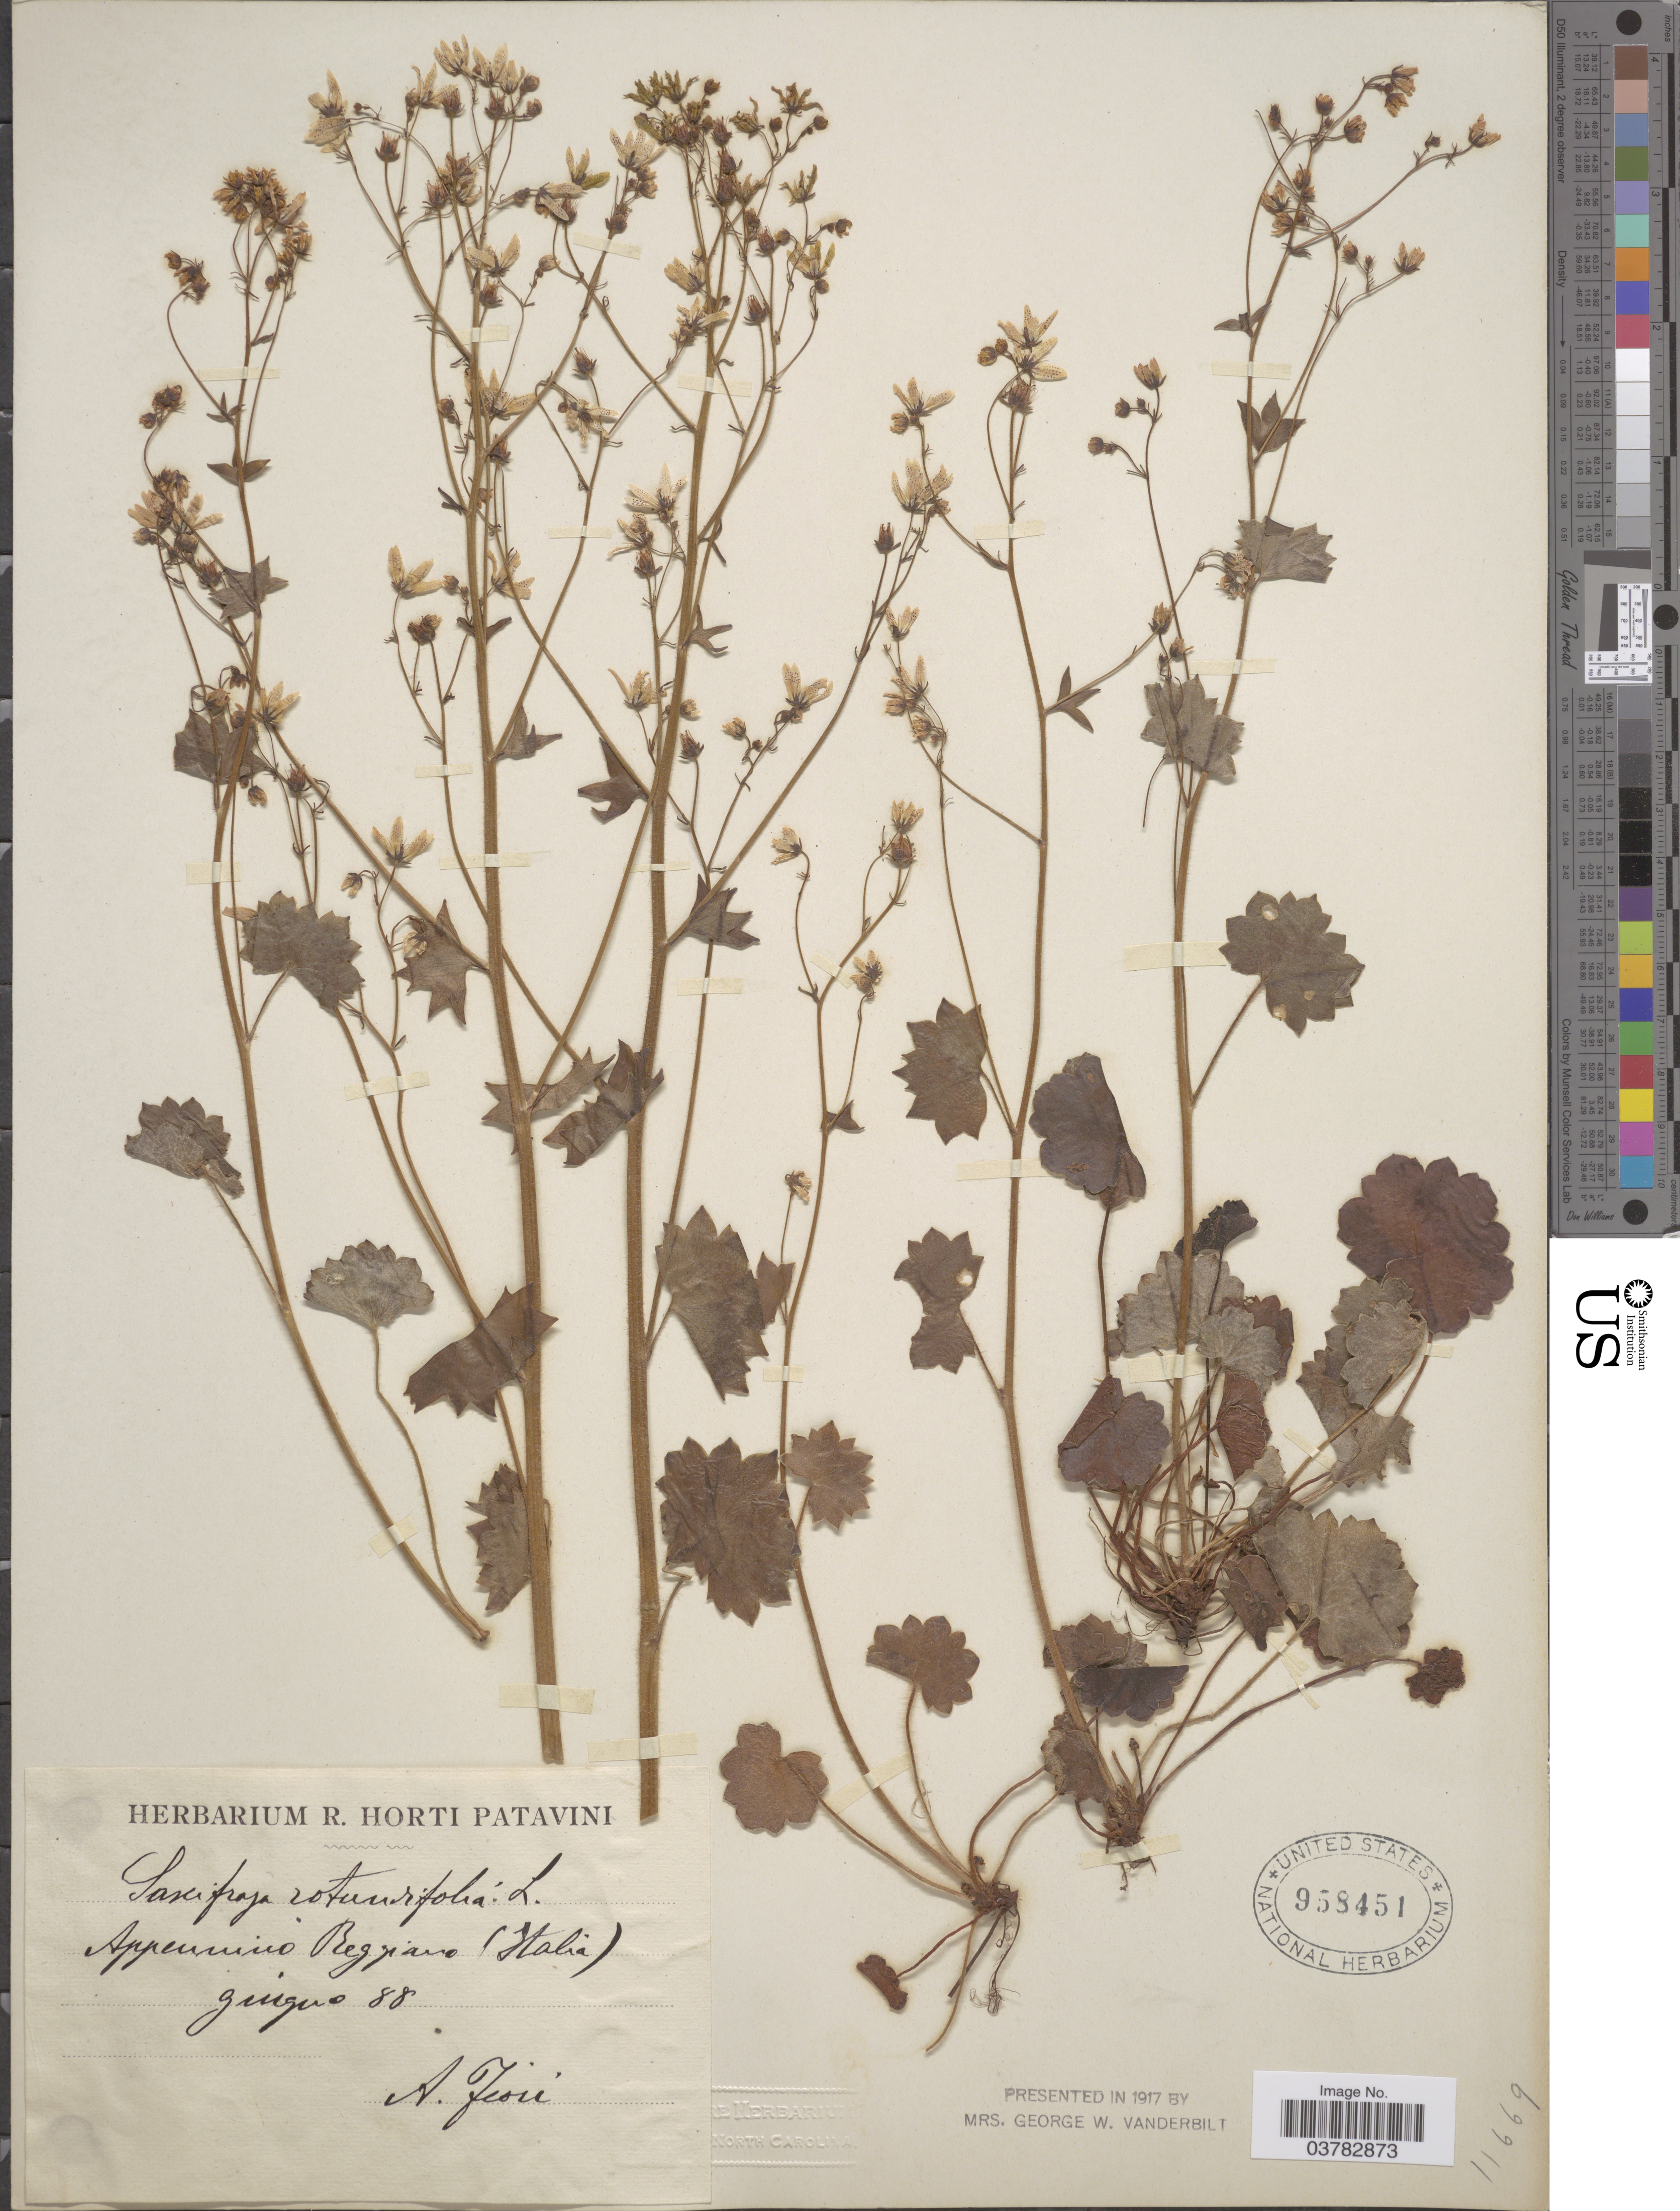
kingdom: Plantae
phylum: Tracheophyta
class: Magnoliopsida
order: Saxifragales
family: Saxifragaceae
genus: Saxifraga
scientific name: Saxifraga rotundifolia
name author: L.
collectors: A. Fiori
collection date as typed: Transcribed d/m/y: /6/88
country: Italy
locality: Appennino Beggiano.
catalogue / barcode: US 958451